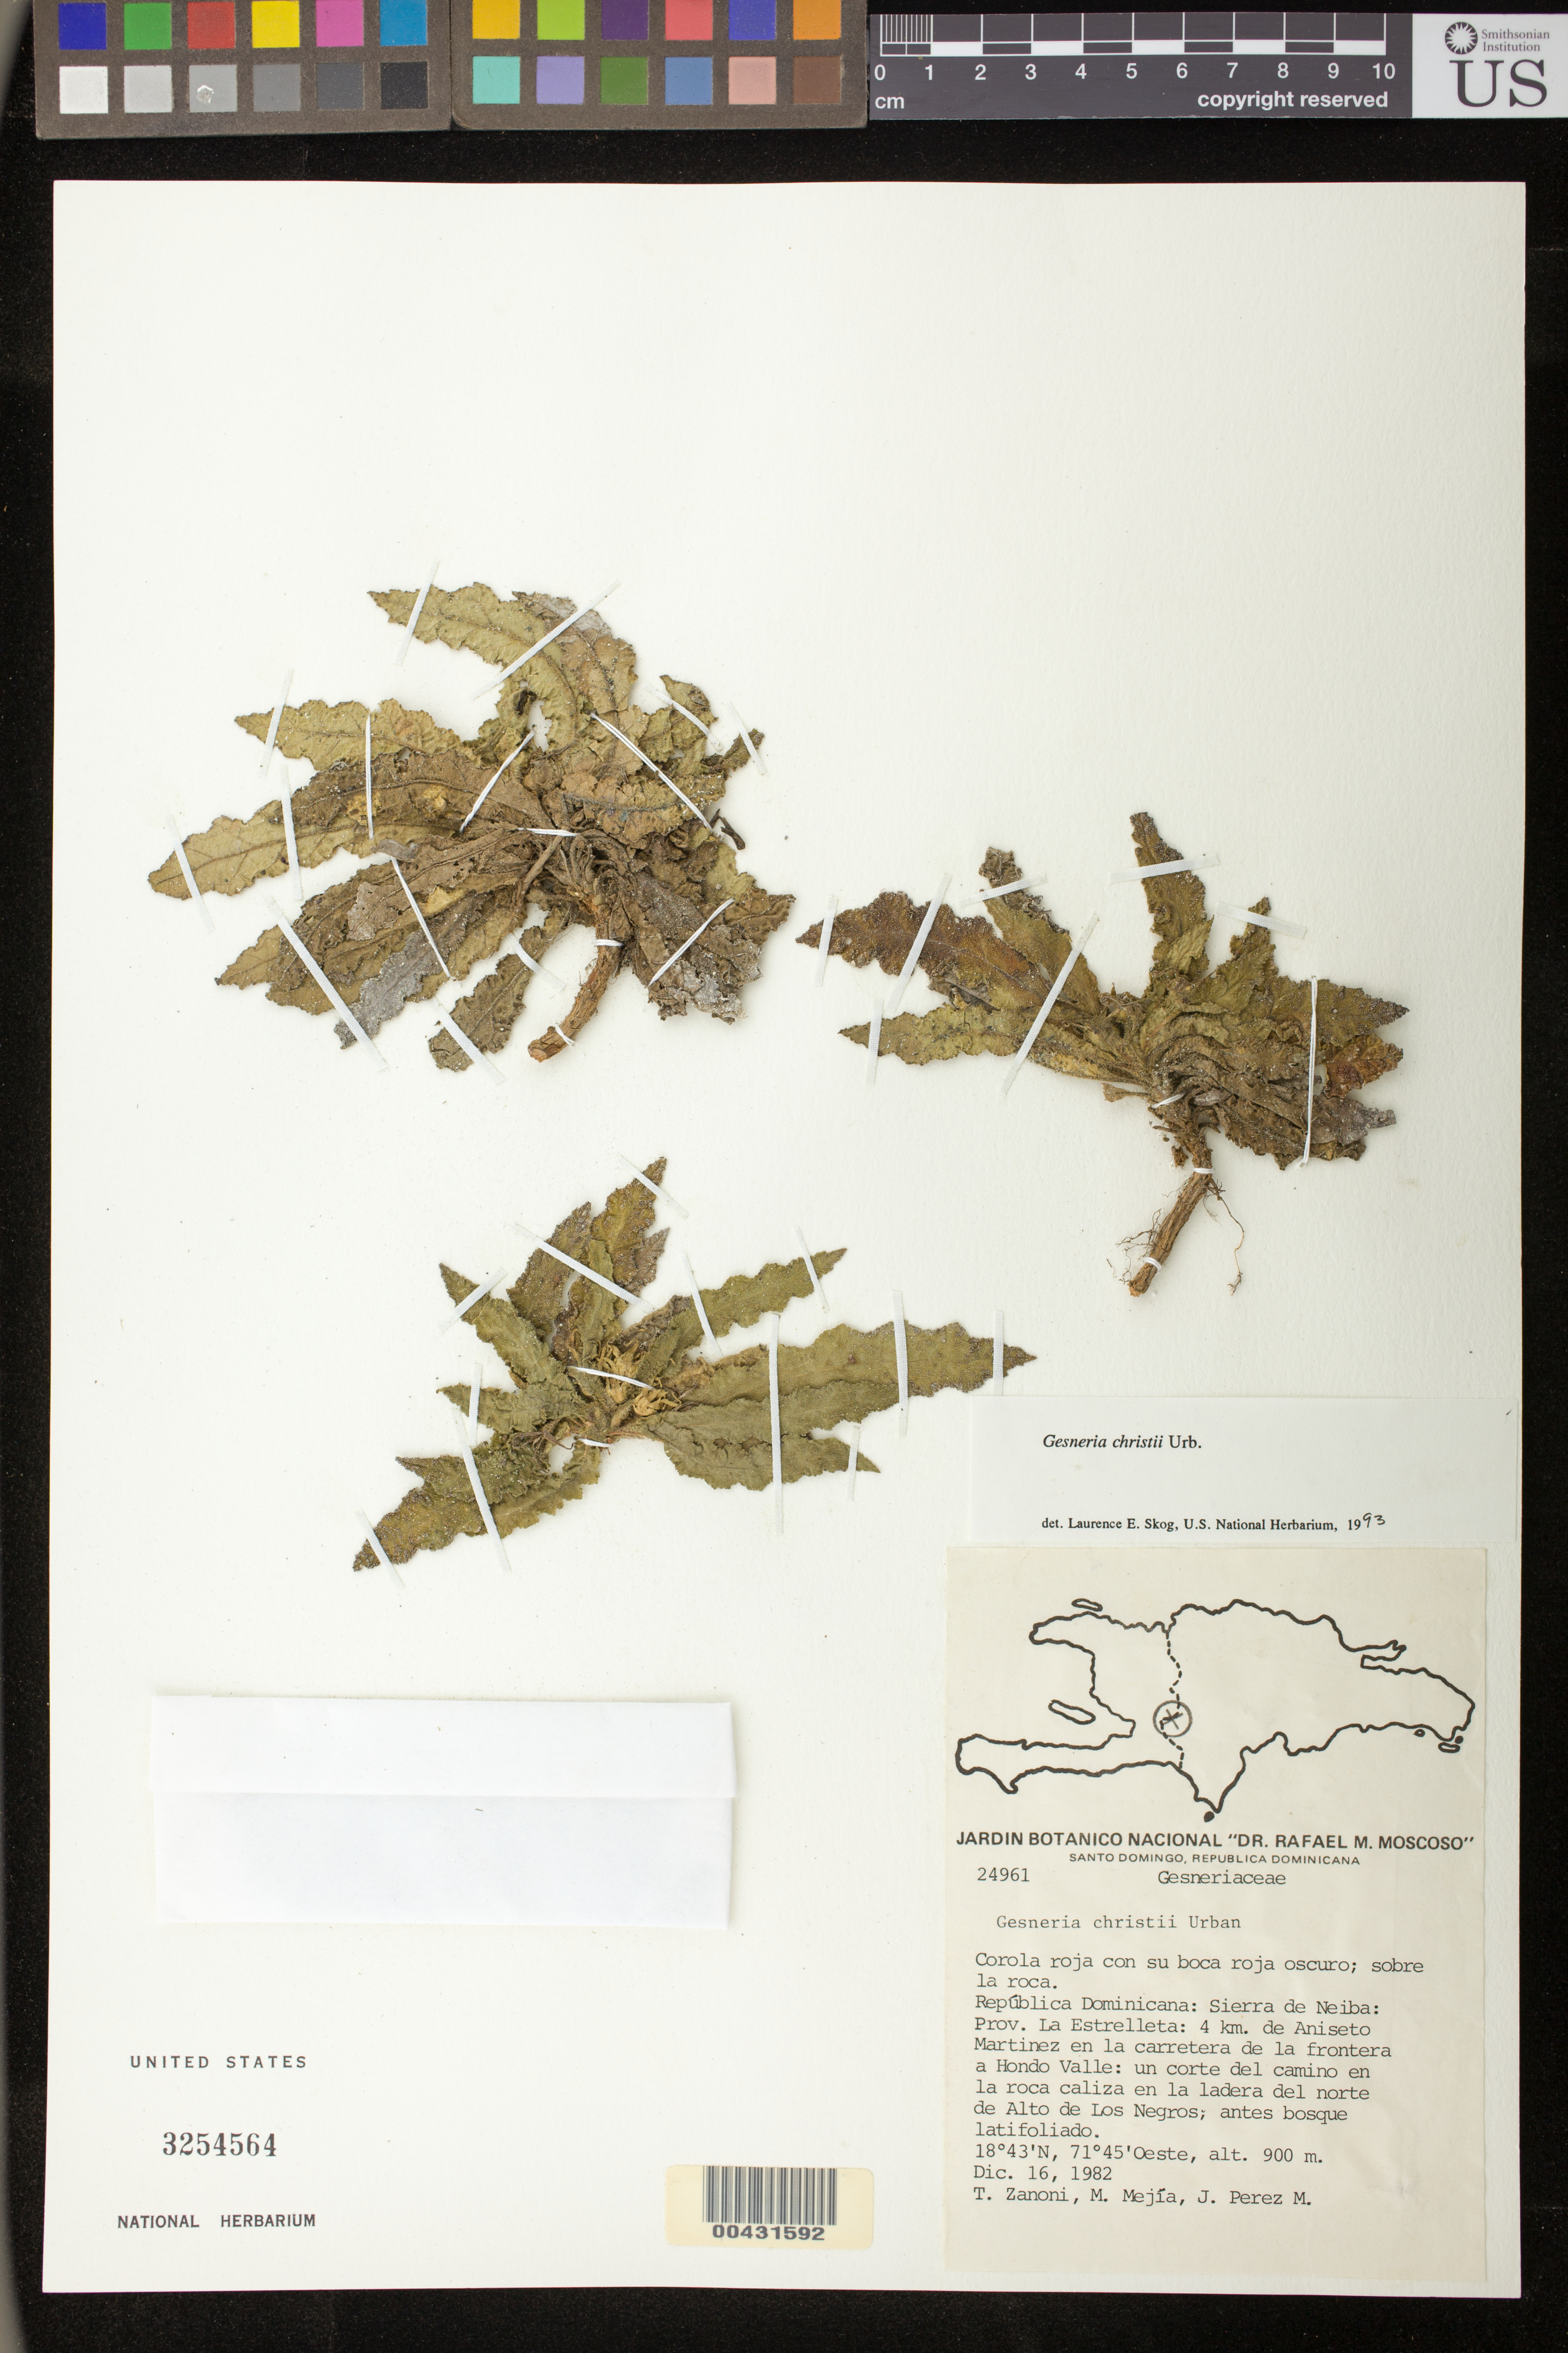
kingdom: Plantae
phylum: Tracheophyta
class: Magnoliopsida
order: Lamiales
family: Gesneriaceae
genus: Gesneria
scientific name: Gesneria christii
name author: Urb.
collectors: T. A. Zanoni, M. Mejia & J. Pimentel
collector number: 24961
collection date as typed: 16 Dec 1982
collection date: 1982-12-16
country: Dominican Republic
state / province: Elías Piña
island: Hispaniola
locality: Sierra de Neiba, 4 km from Aniseto Martinez ...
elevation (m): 900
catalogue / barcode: US 3254564